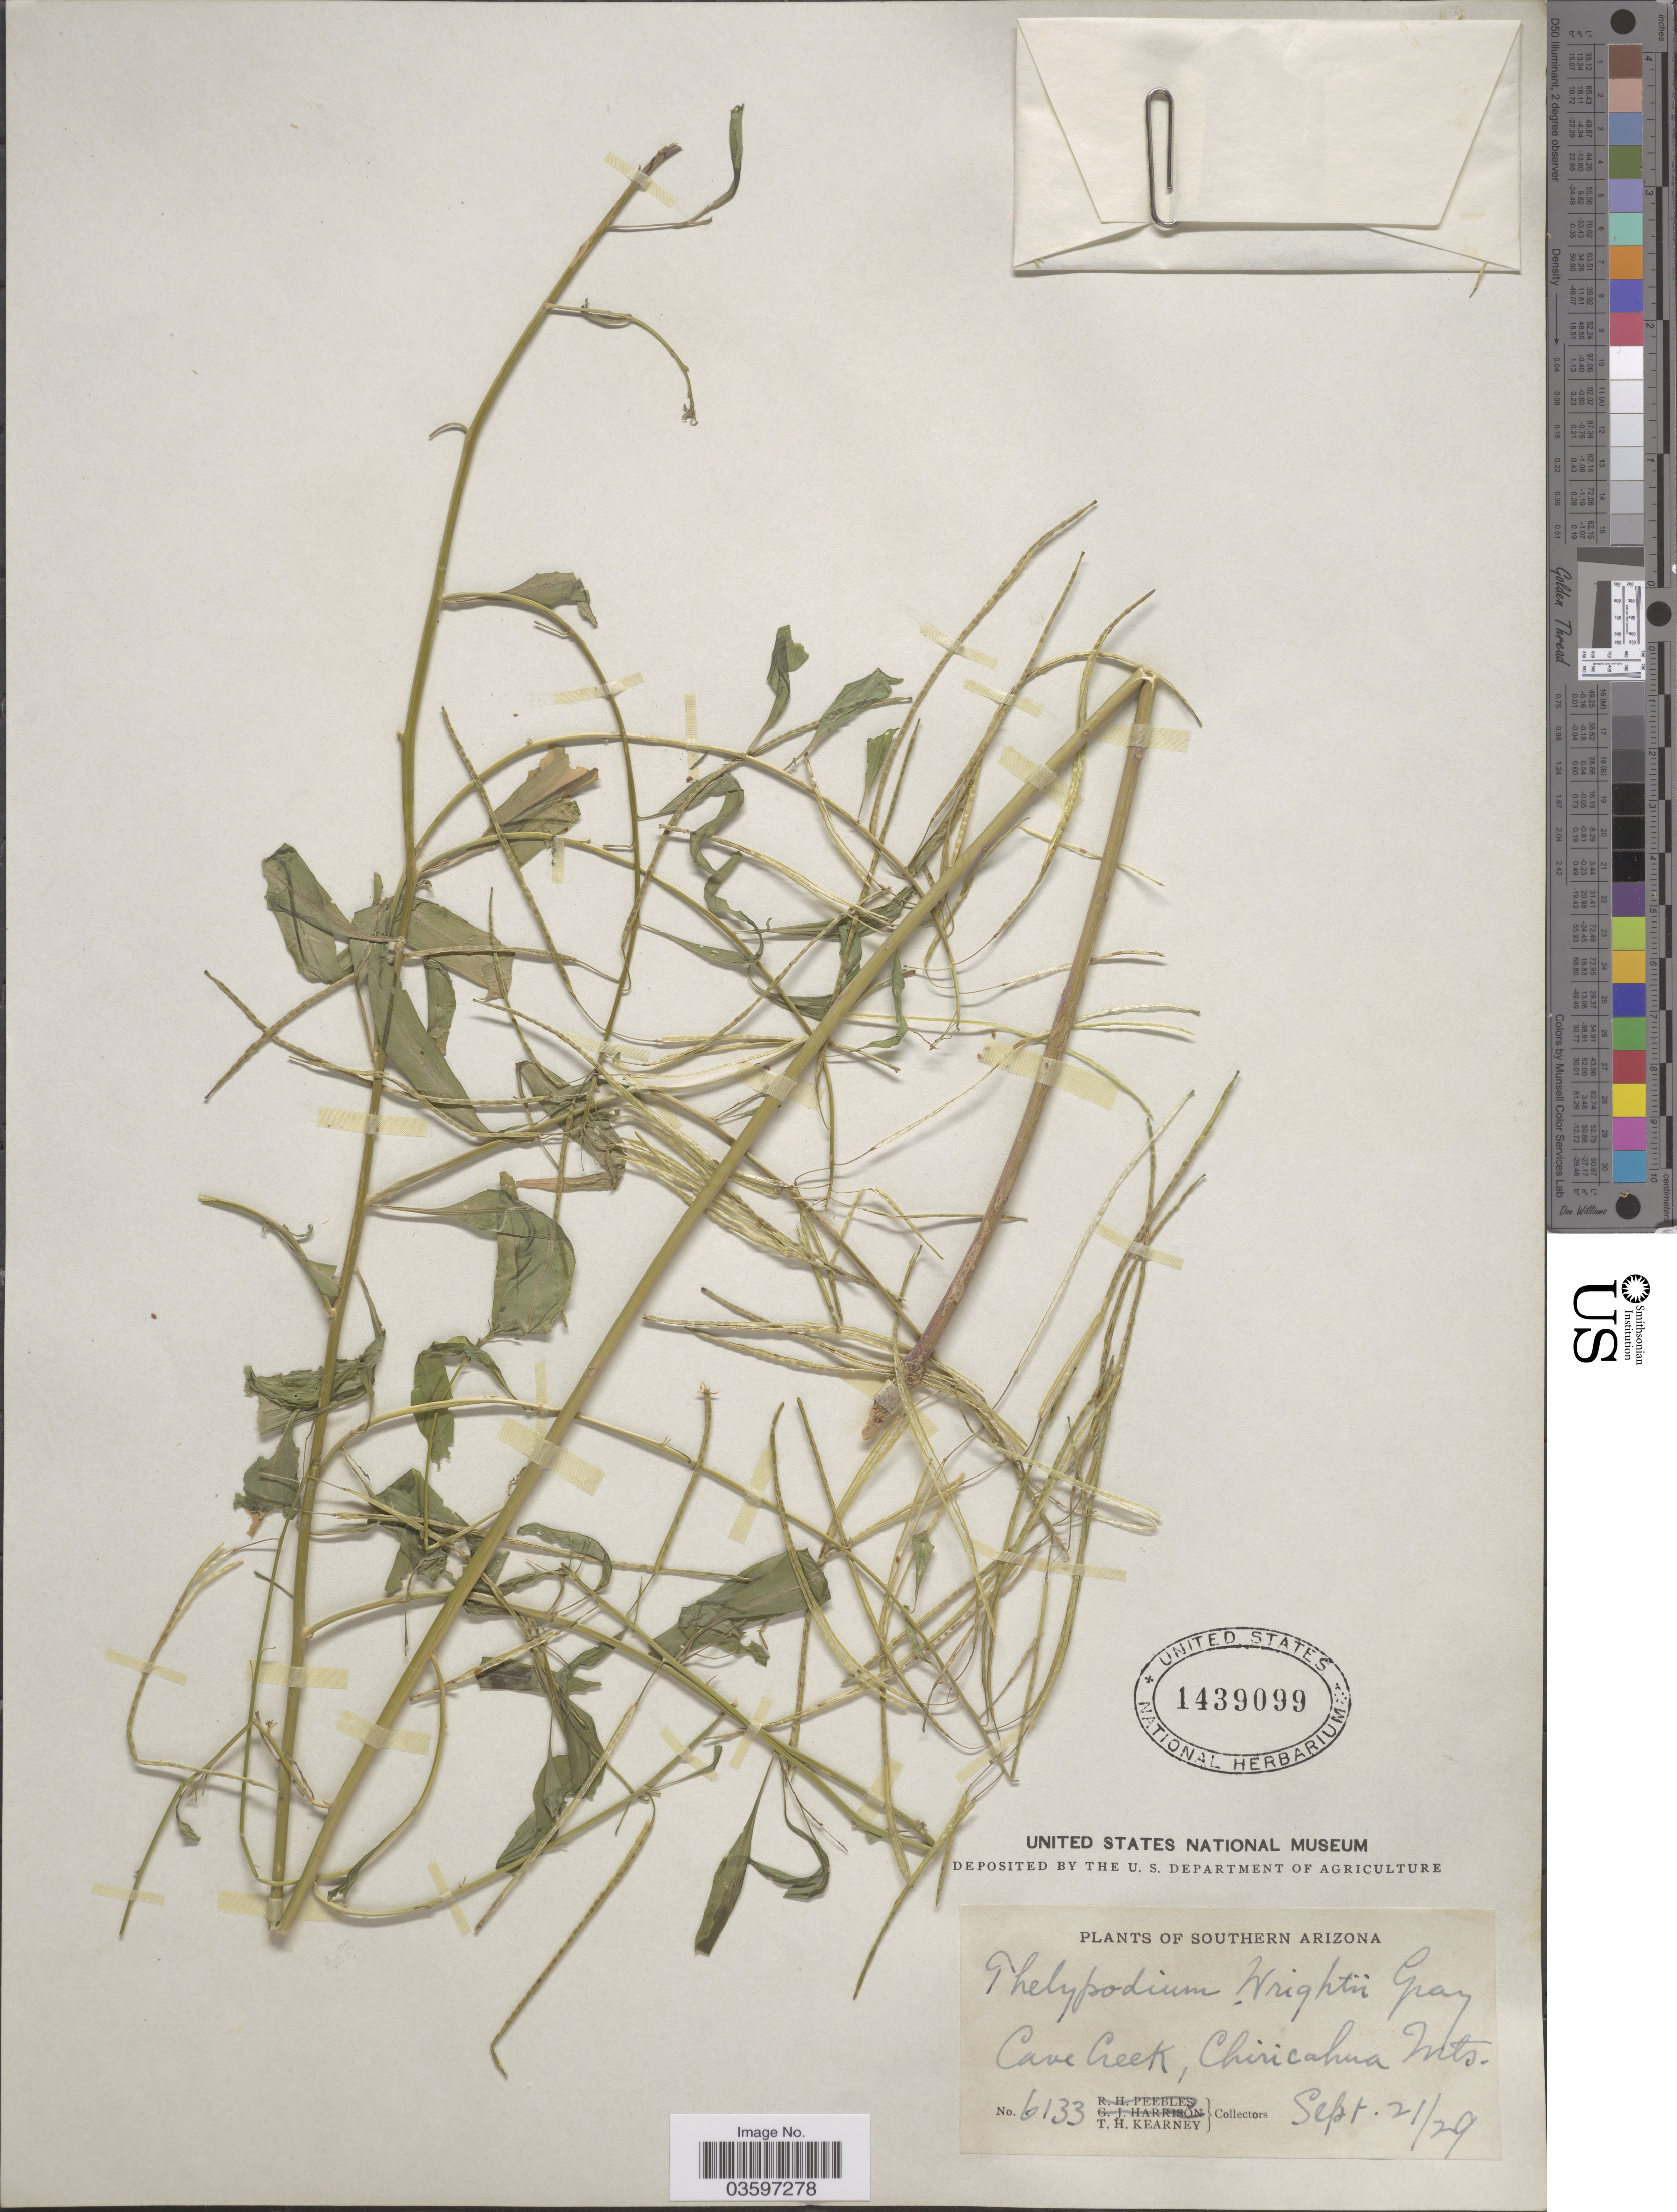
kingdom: Plantae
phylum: Tracheophyta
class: Magnoliopsida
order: Brassicales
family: Brassicaceae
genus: Stanleyella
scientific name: Stanleyella wrightii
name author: Rydb.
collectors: T. H. Kearney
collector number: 6133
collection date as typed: Transcribed d/m/y: 21/9/29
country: United States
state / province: Arizona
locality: Southern Arizona. Cave Creek, Chiricahua Mts.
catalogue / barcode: US 1439099